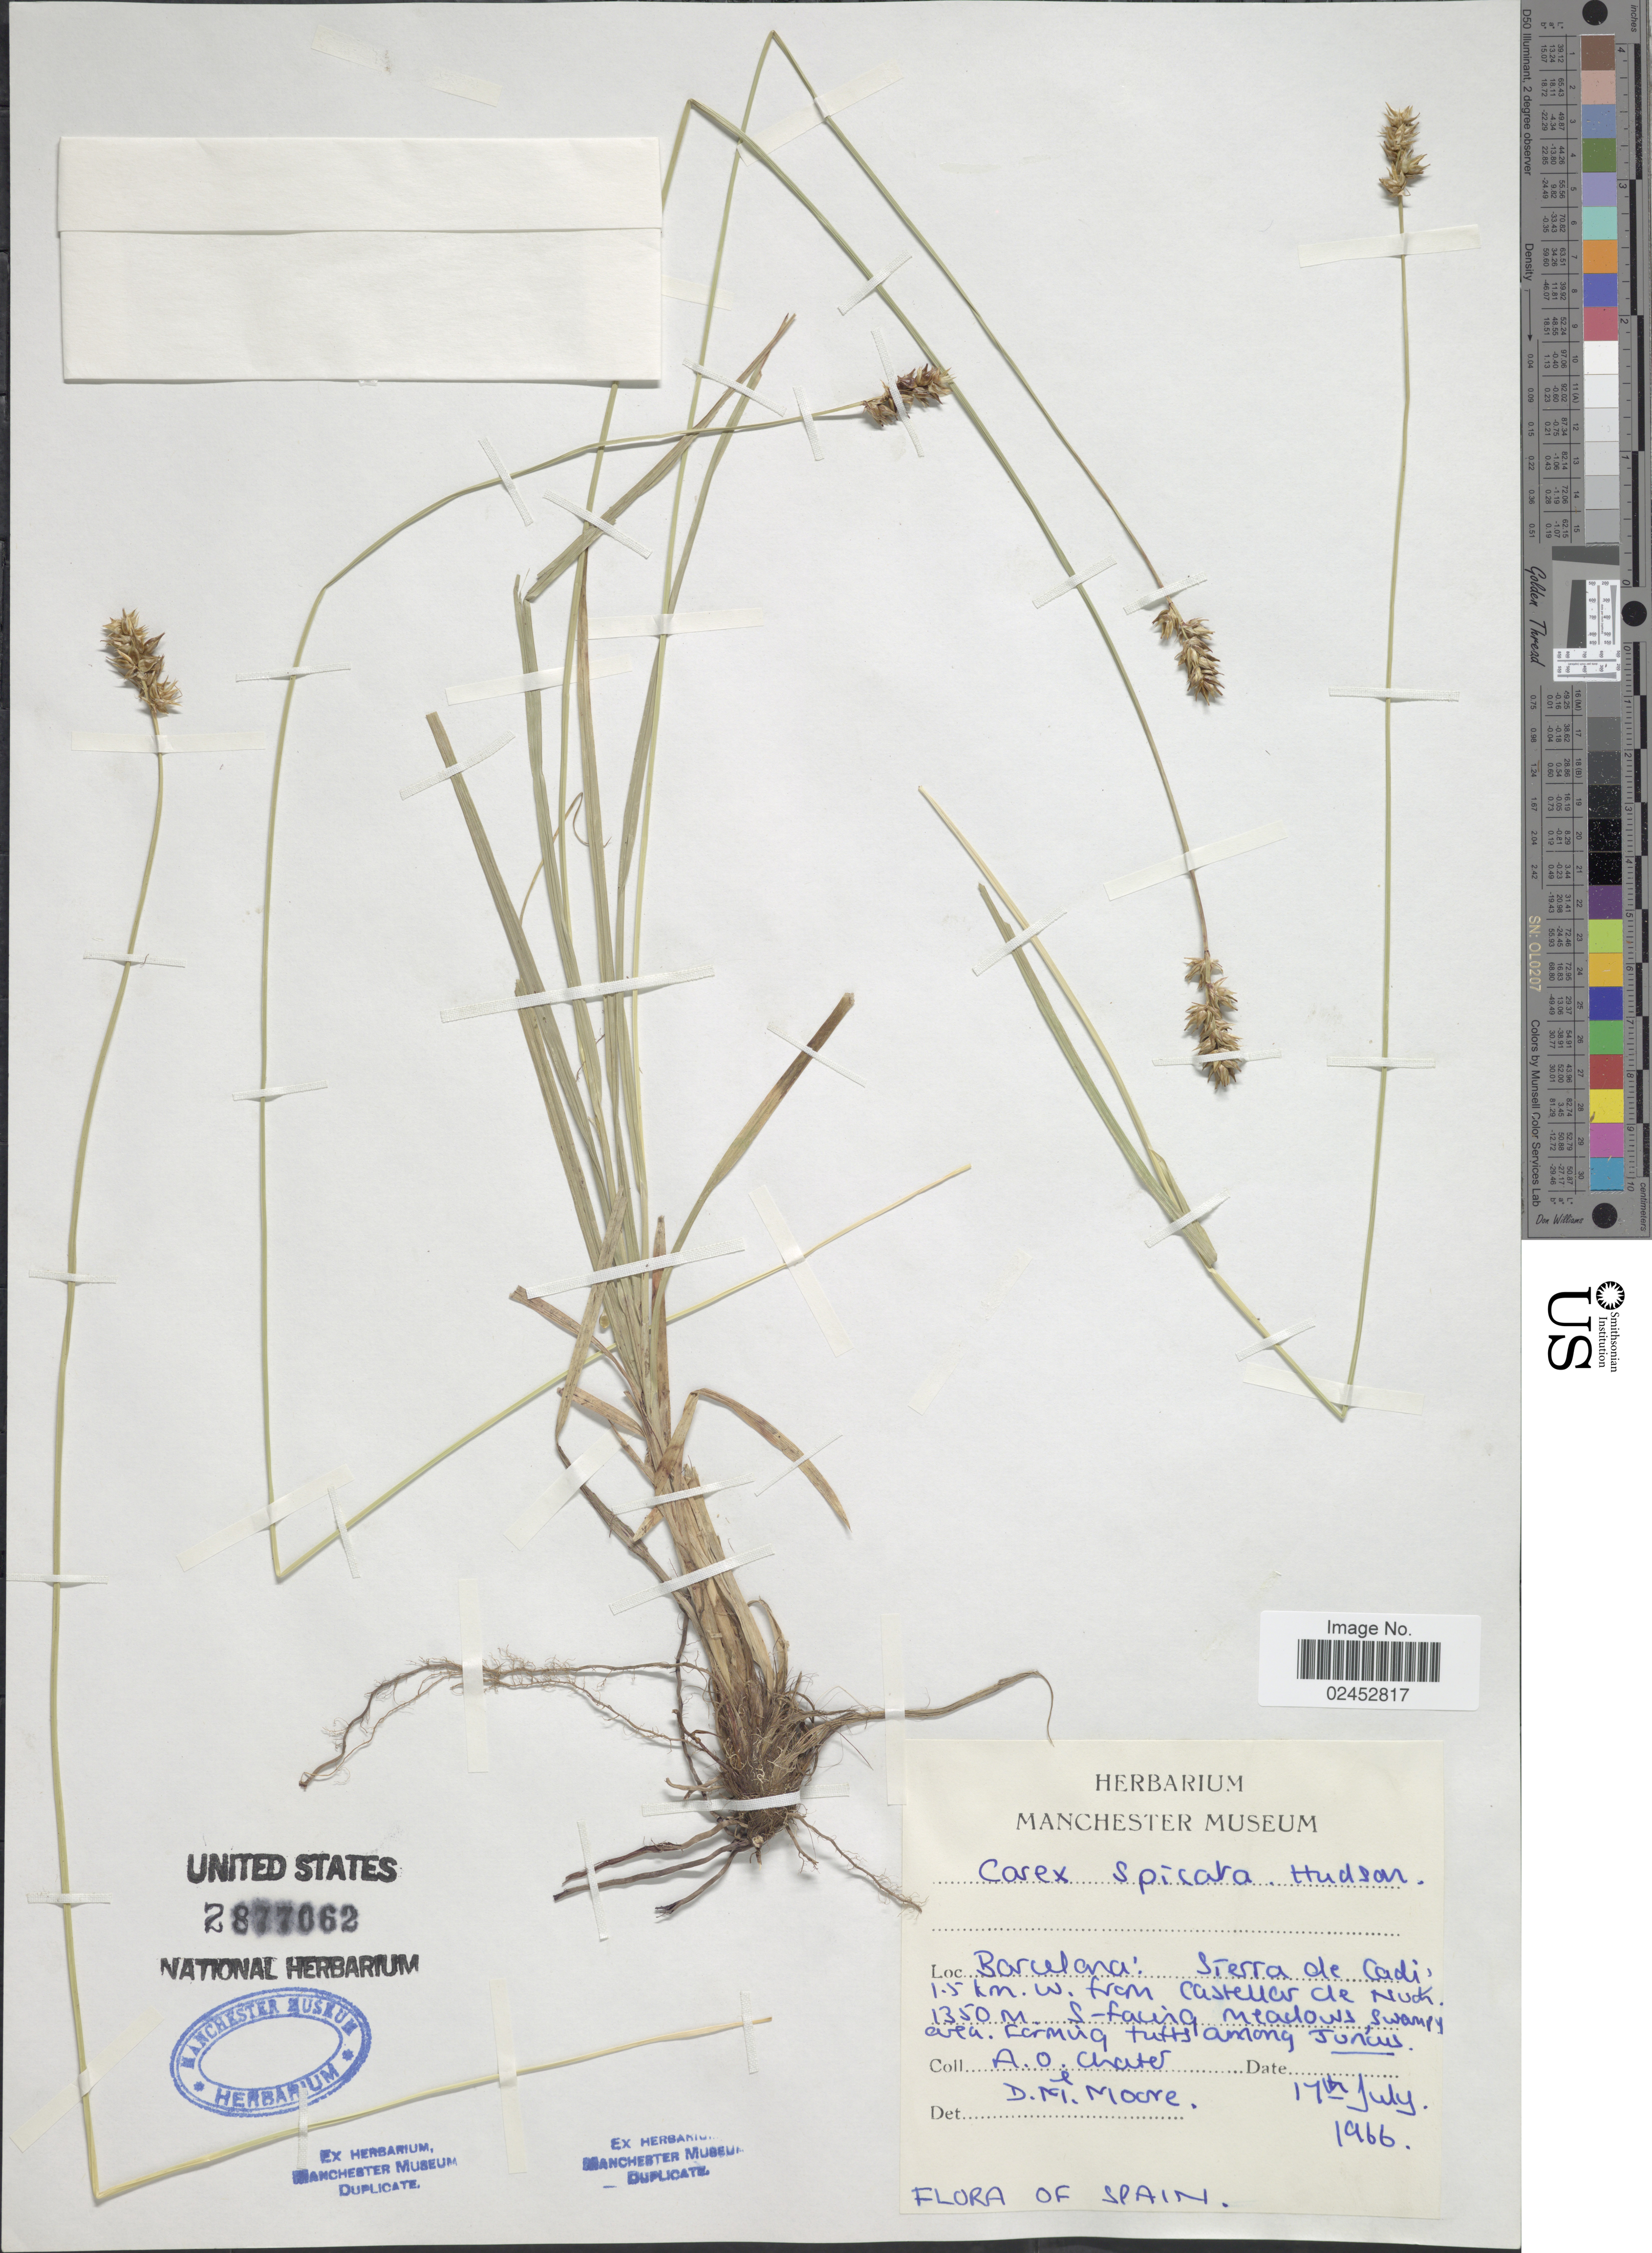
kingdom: Plantae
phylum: Tracheophyta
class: Liliopsida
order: Poales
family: Cyperaceae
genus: Carex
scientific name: Carex spicata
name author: Huds.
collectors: A. O. Chater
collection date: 1966-07-17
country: Spain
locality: Barcelina: Sierra de Cadi, 1-5 km. W. from Castellar de Nuck, S-facing meadows swampy area.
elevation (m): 1350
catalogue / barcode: US 2877062